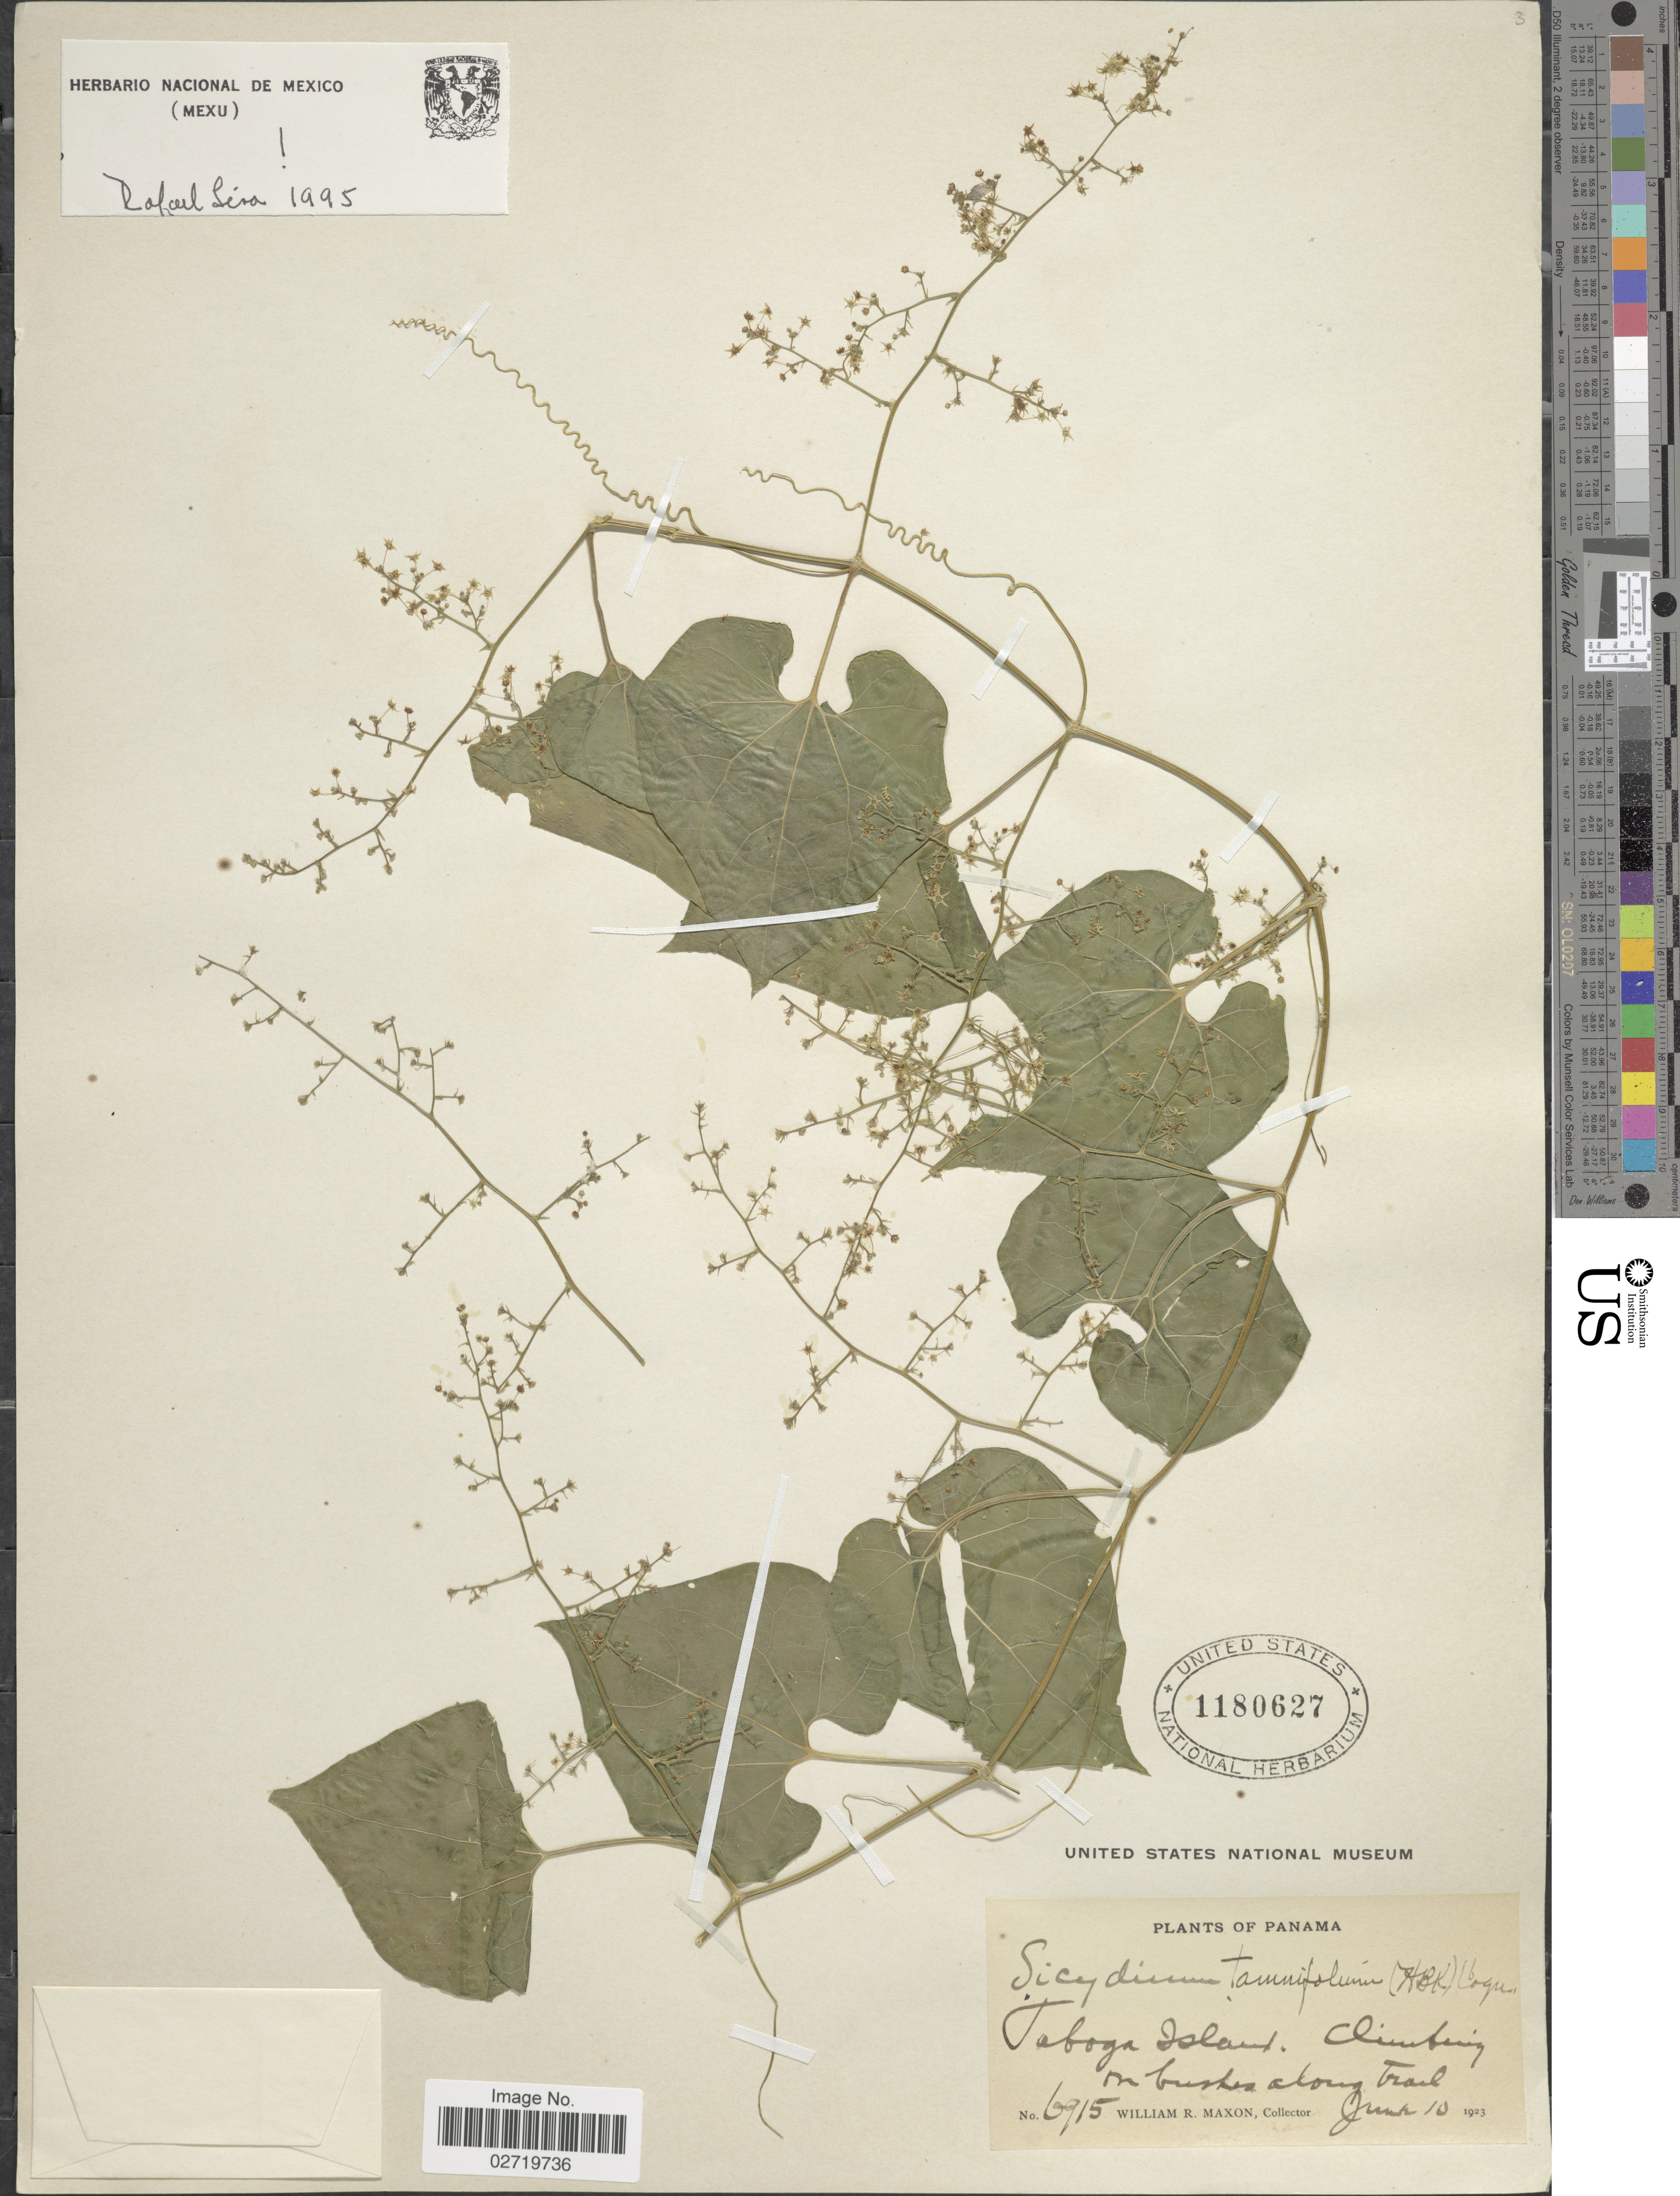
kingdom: Plantae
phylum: Tracheophyta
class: Magnoliopsida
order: Cucurbitales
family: Cucurbitaceae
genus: Sicydium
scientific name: Sicydium tamnifolium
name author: (Kunth) Cogn.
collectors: W. R. Maxon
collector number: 6915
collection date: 1923-06-10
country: Panama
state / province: Panamá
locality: Taboga Island.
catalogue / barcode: US 1180627